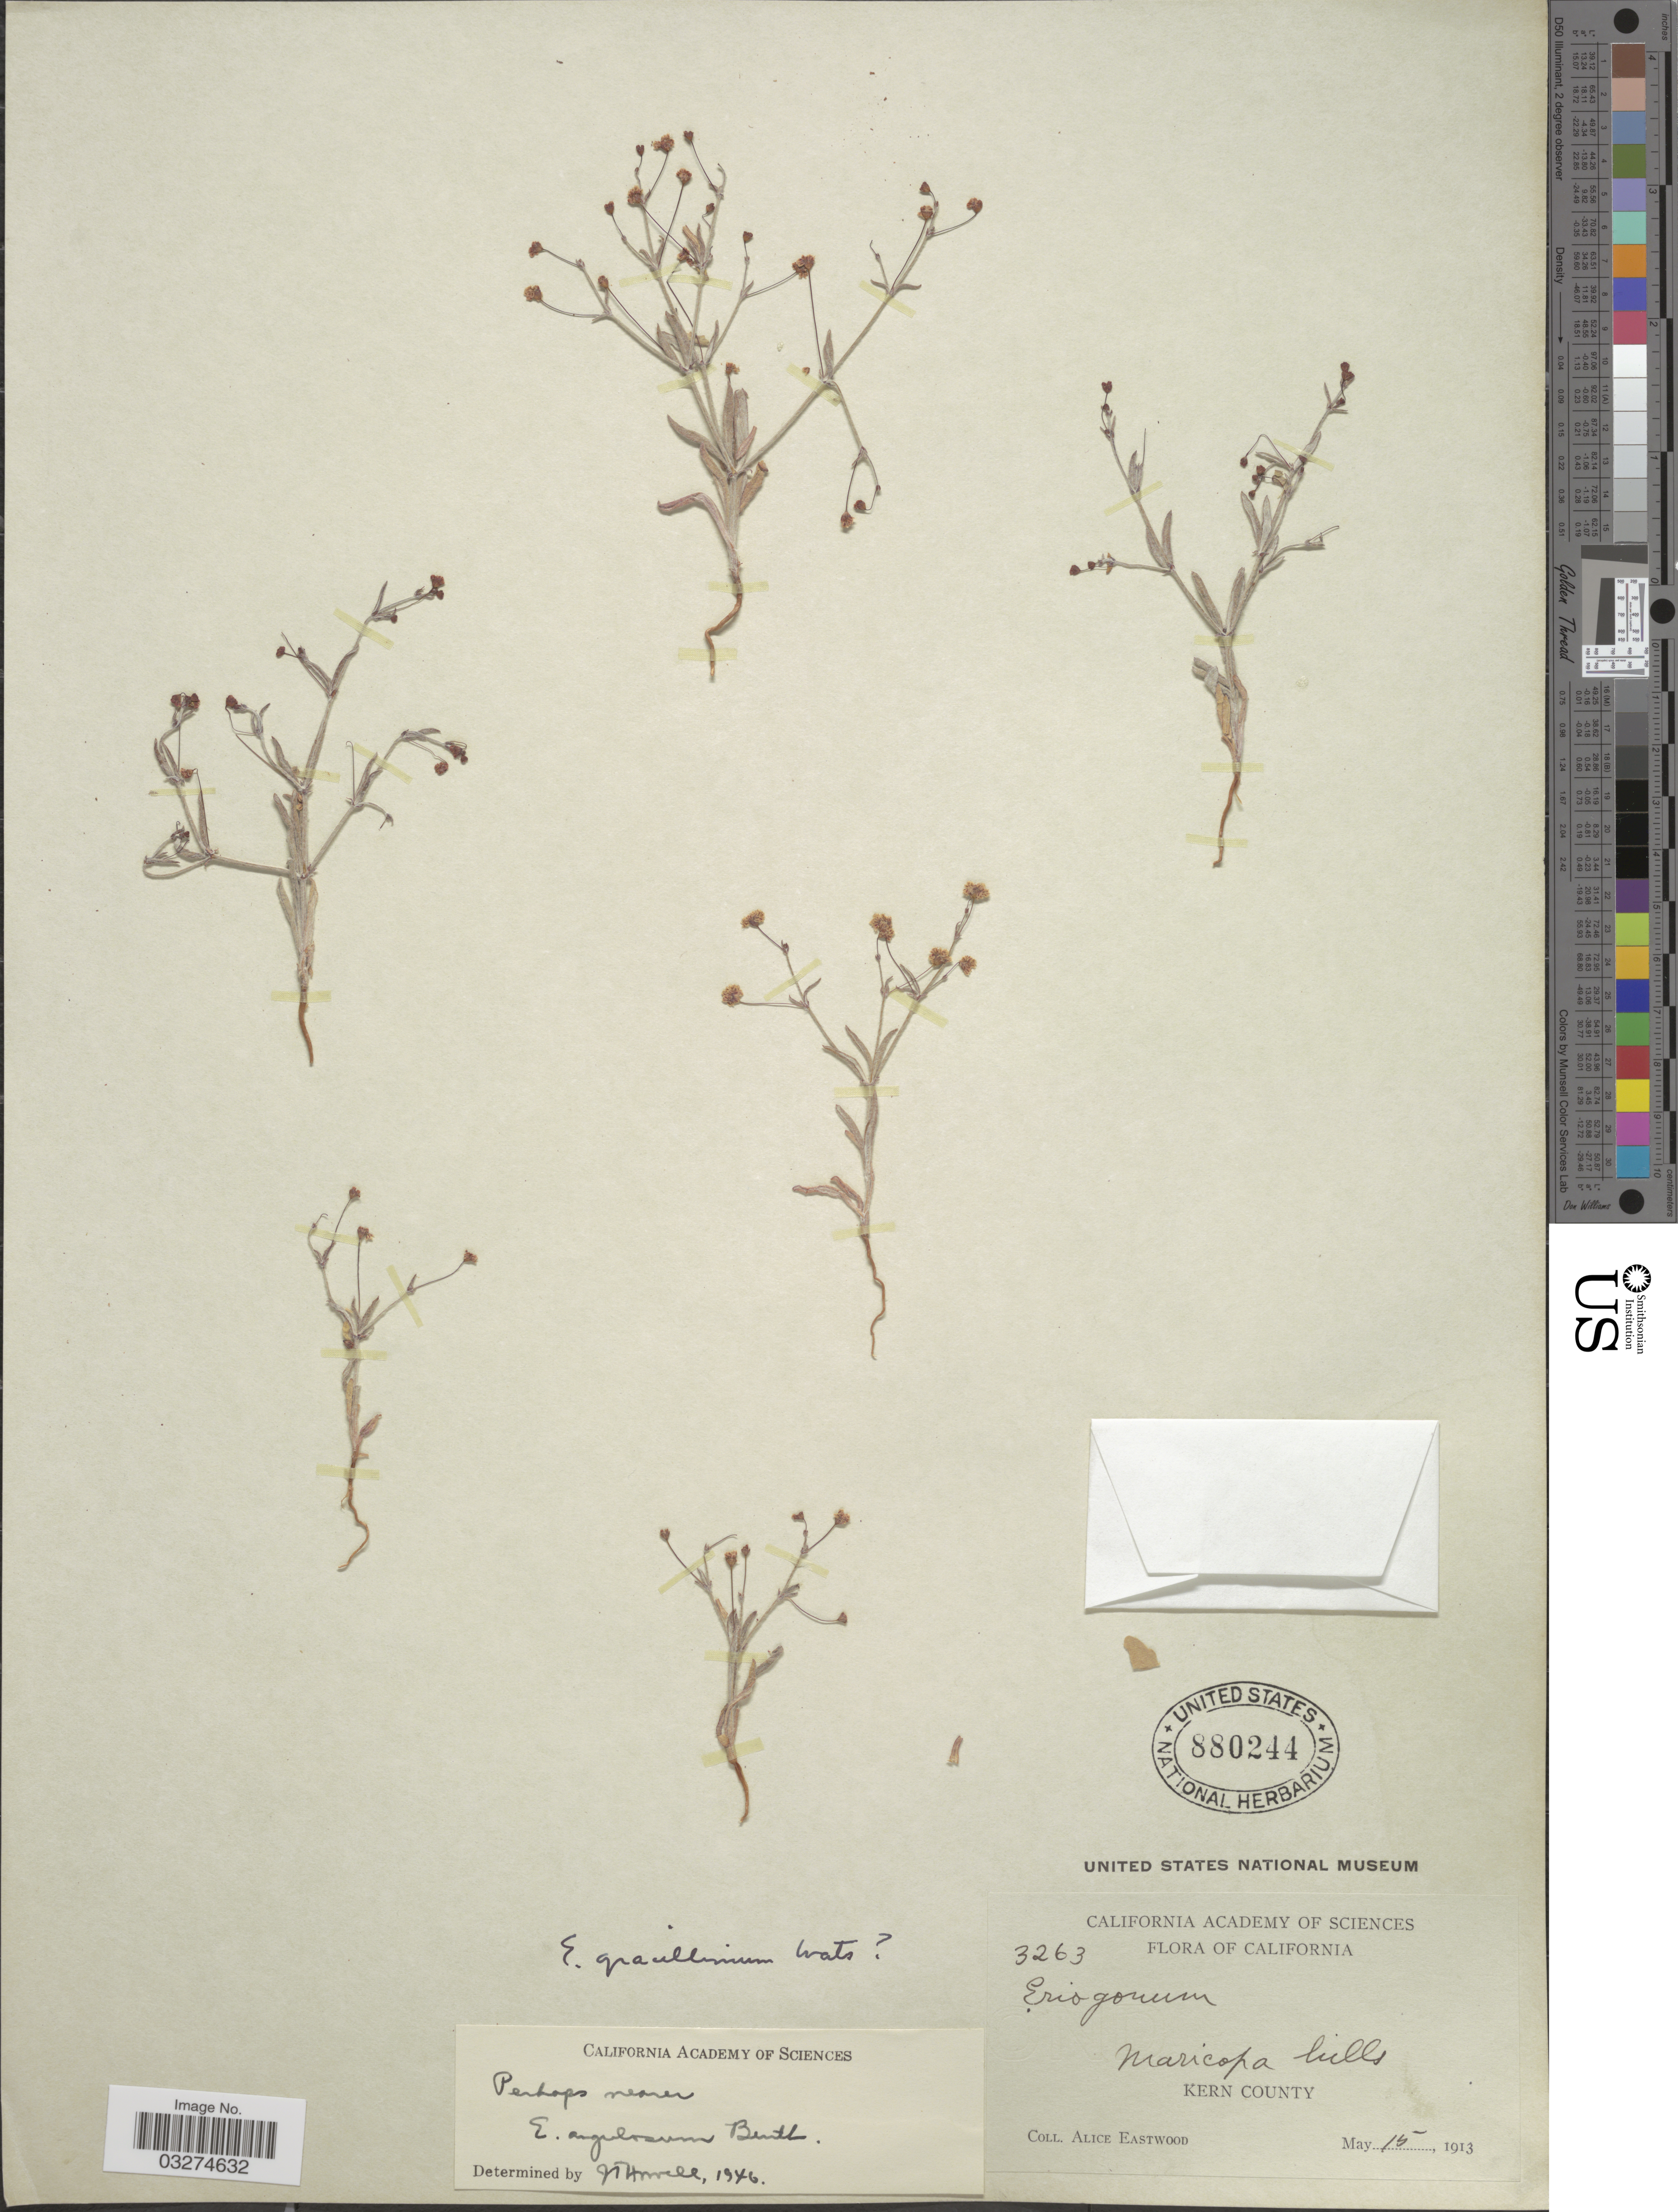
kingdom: Plantae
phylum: Tracheophyta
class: Magnoliopsida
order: Caryophyllales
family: Polygonaceae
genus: Eriogonum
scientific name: Eriogonum angulosum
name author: Benth.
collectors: A. Eastwood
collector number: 3263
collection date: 1913-05-15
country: United States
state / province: California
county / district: Kern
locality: Maricopa hills. Kern County.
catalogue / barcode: US 880244